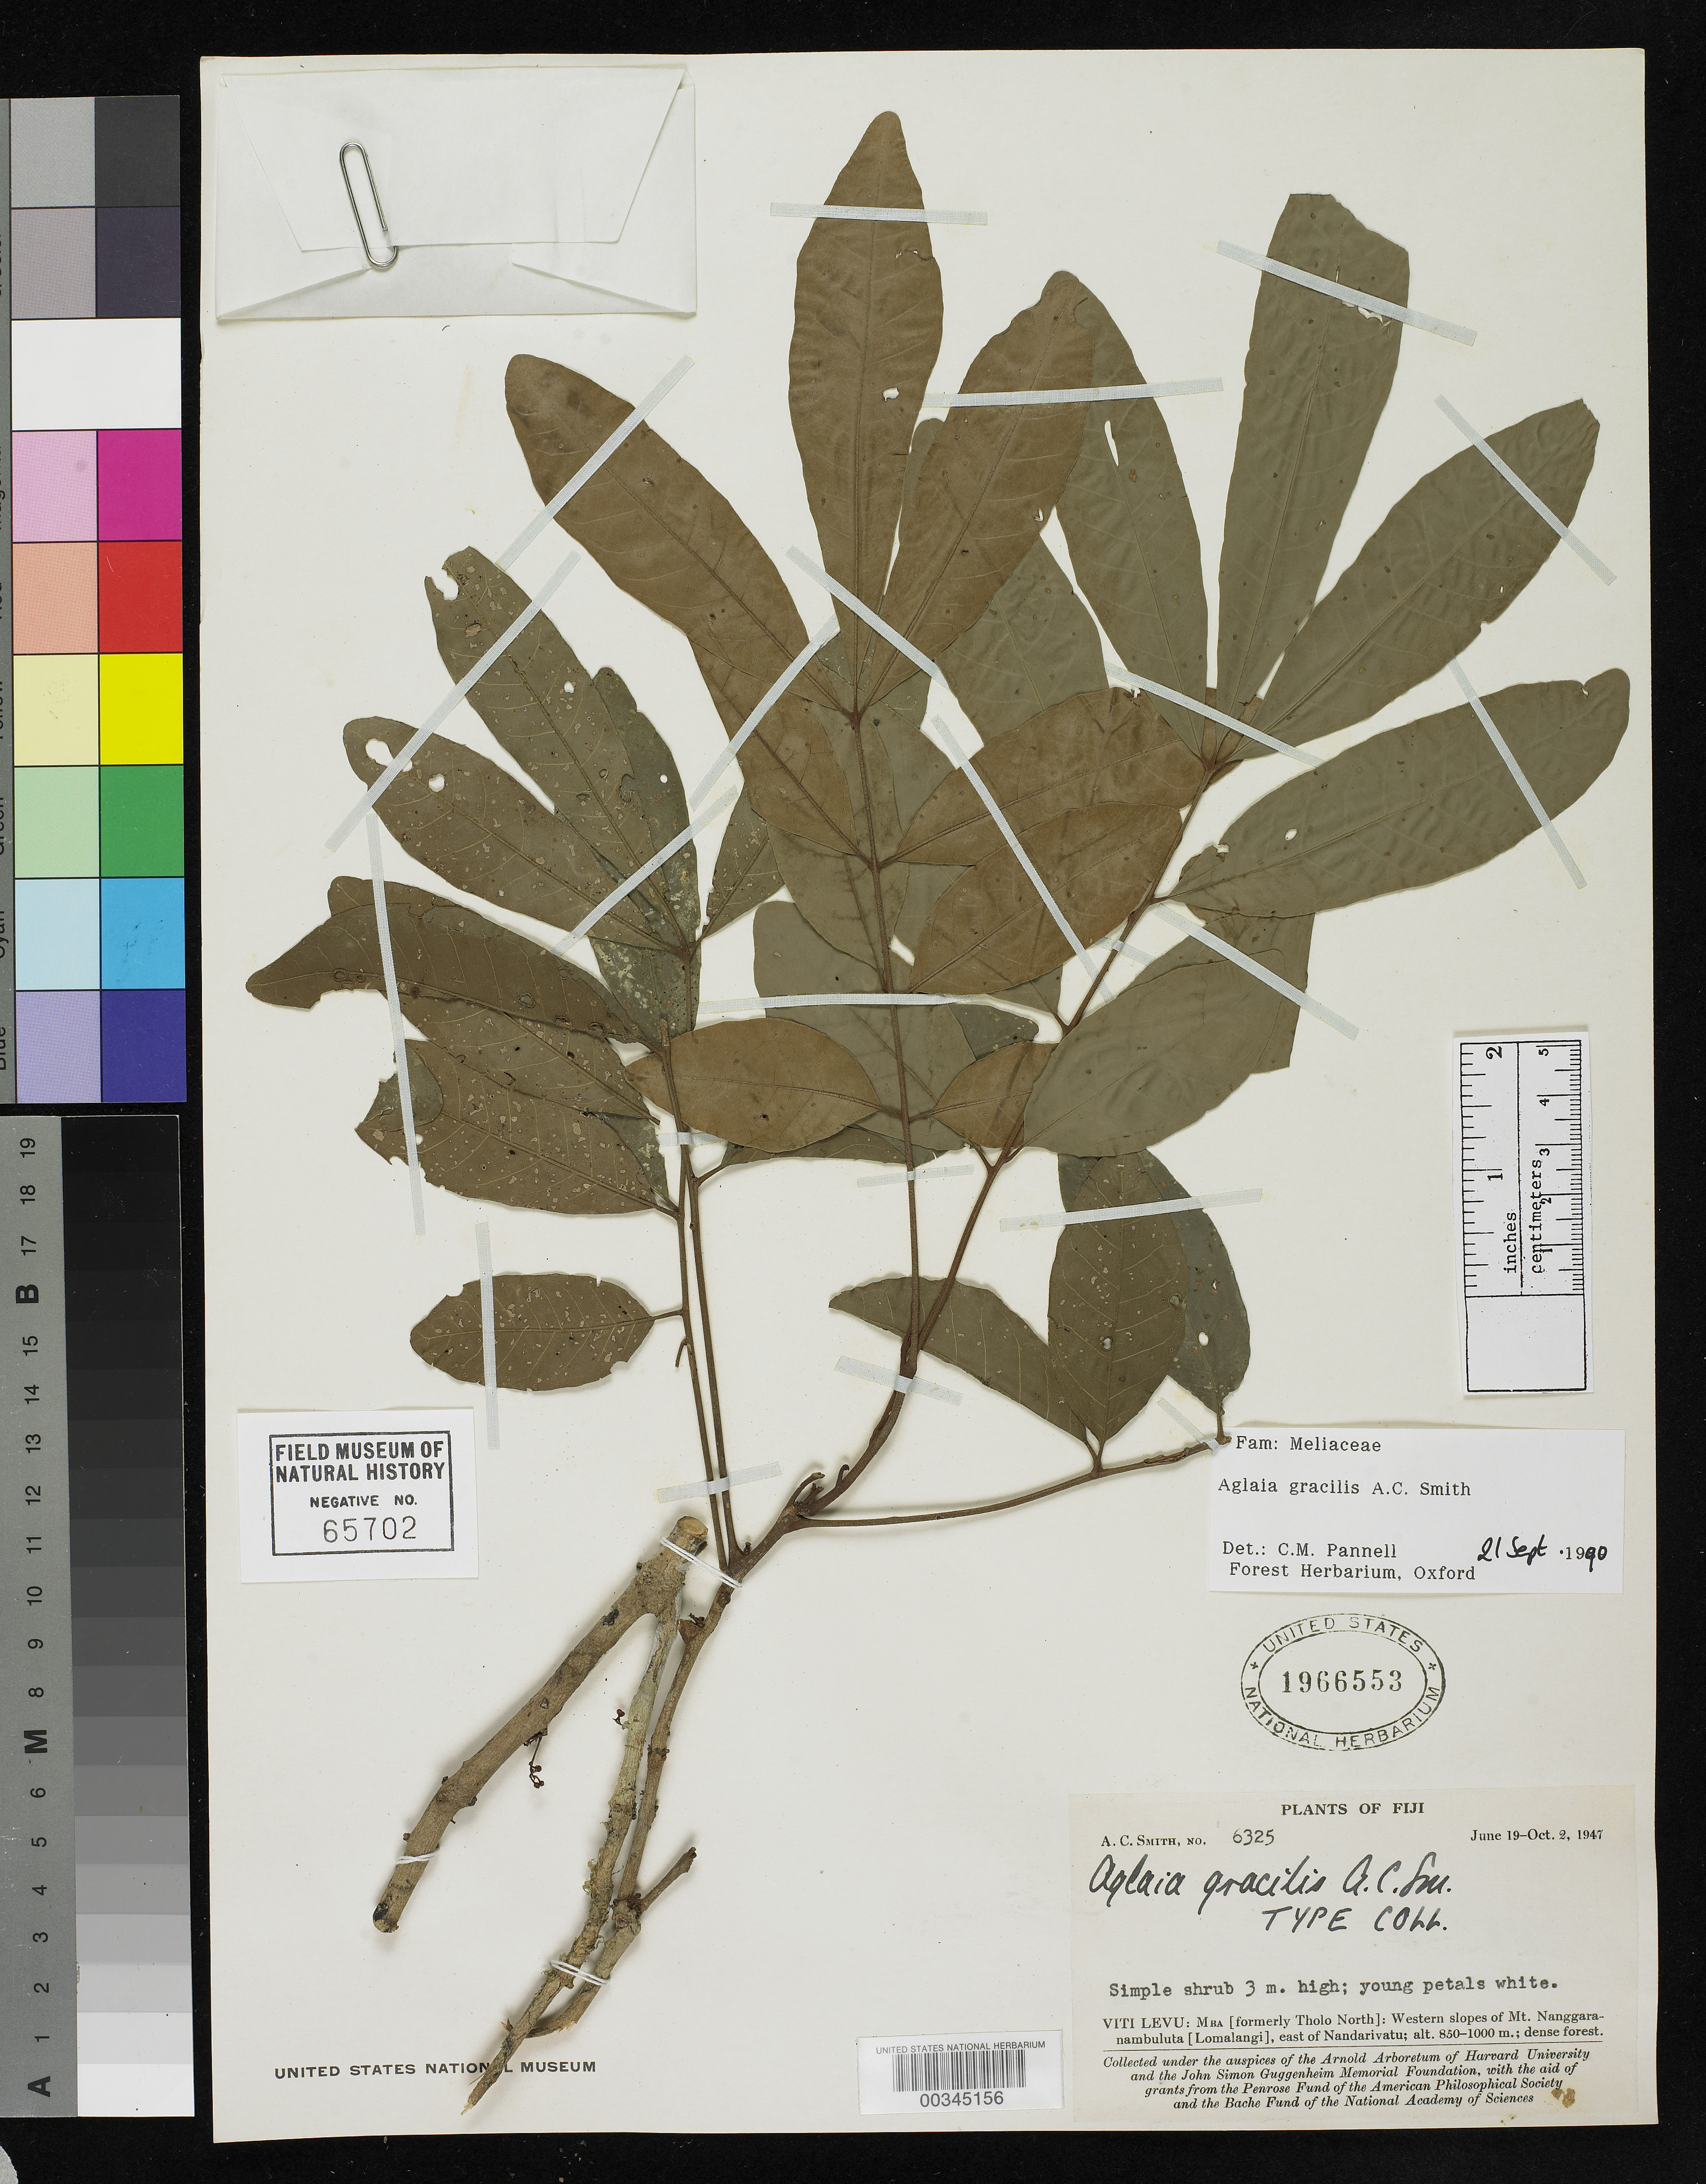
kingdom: Plantae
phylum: Tracheophyta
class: Magnoliopsida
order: Sapindales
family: Meliaceae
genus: Aglaia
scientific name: Aglaia gracilis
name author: A.C. Sm.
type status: Isotype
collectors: A. C. Smith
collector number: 6325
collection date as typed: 02 Oct 1947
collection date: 1947-10-02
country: Fiji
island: Viti Levu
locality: Mba (formally Tholo North), western slopes of Mt. Nanggaranambuluta (Lomalangi), E of Nandarivatu. [Viti Levu Group]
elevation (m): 850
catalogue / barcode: US 1966553